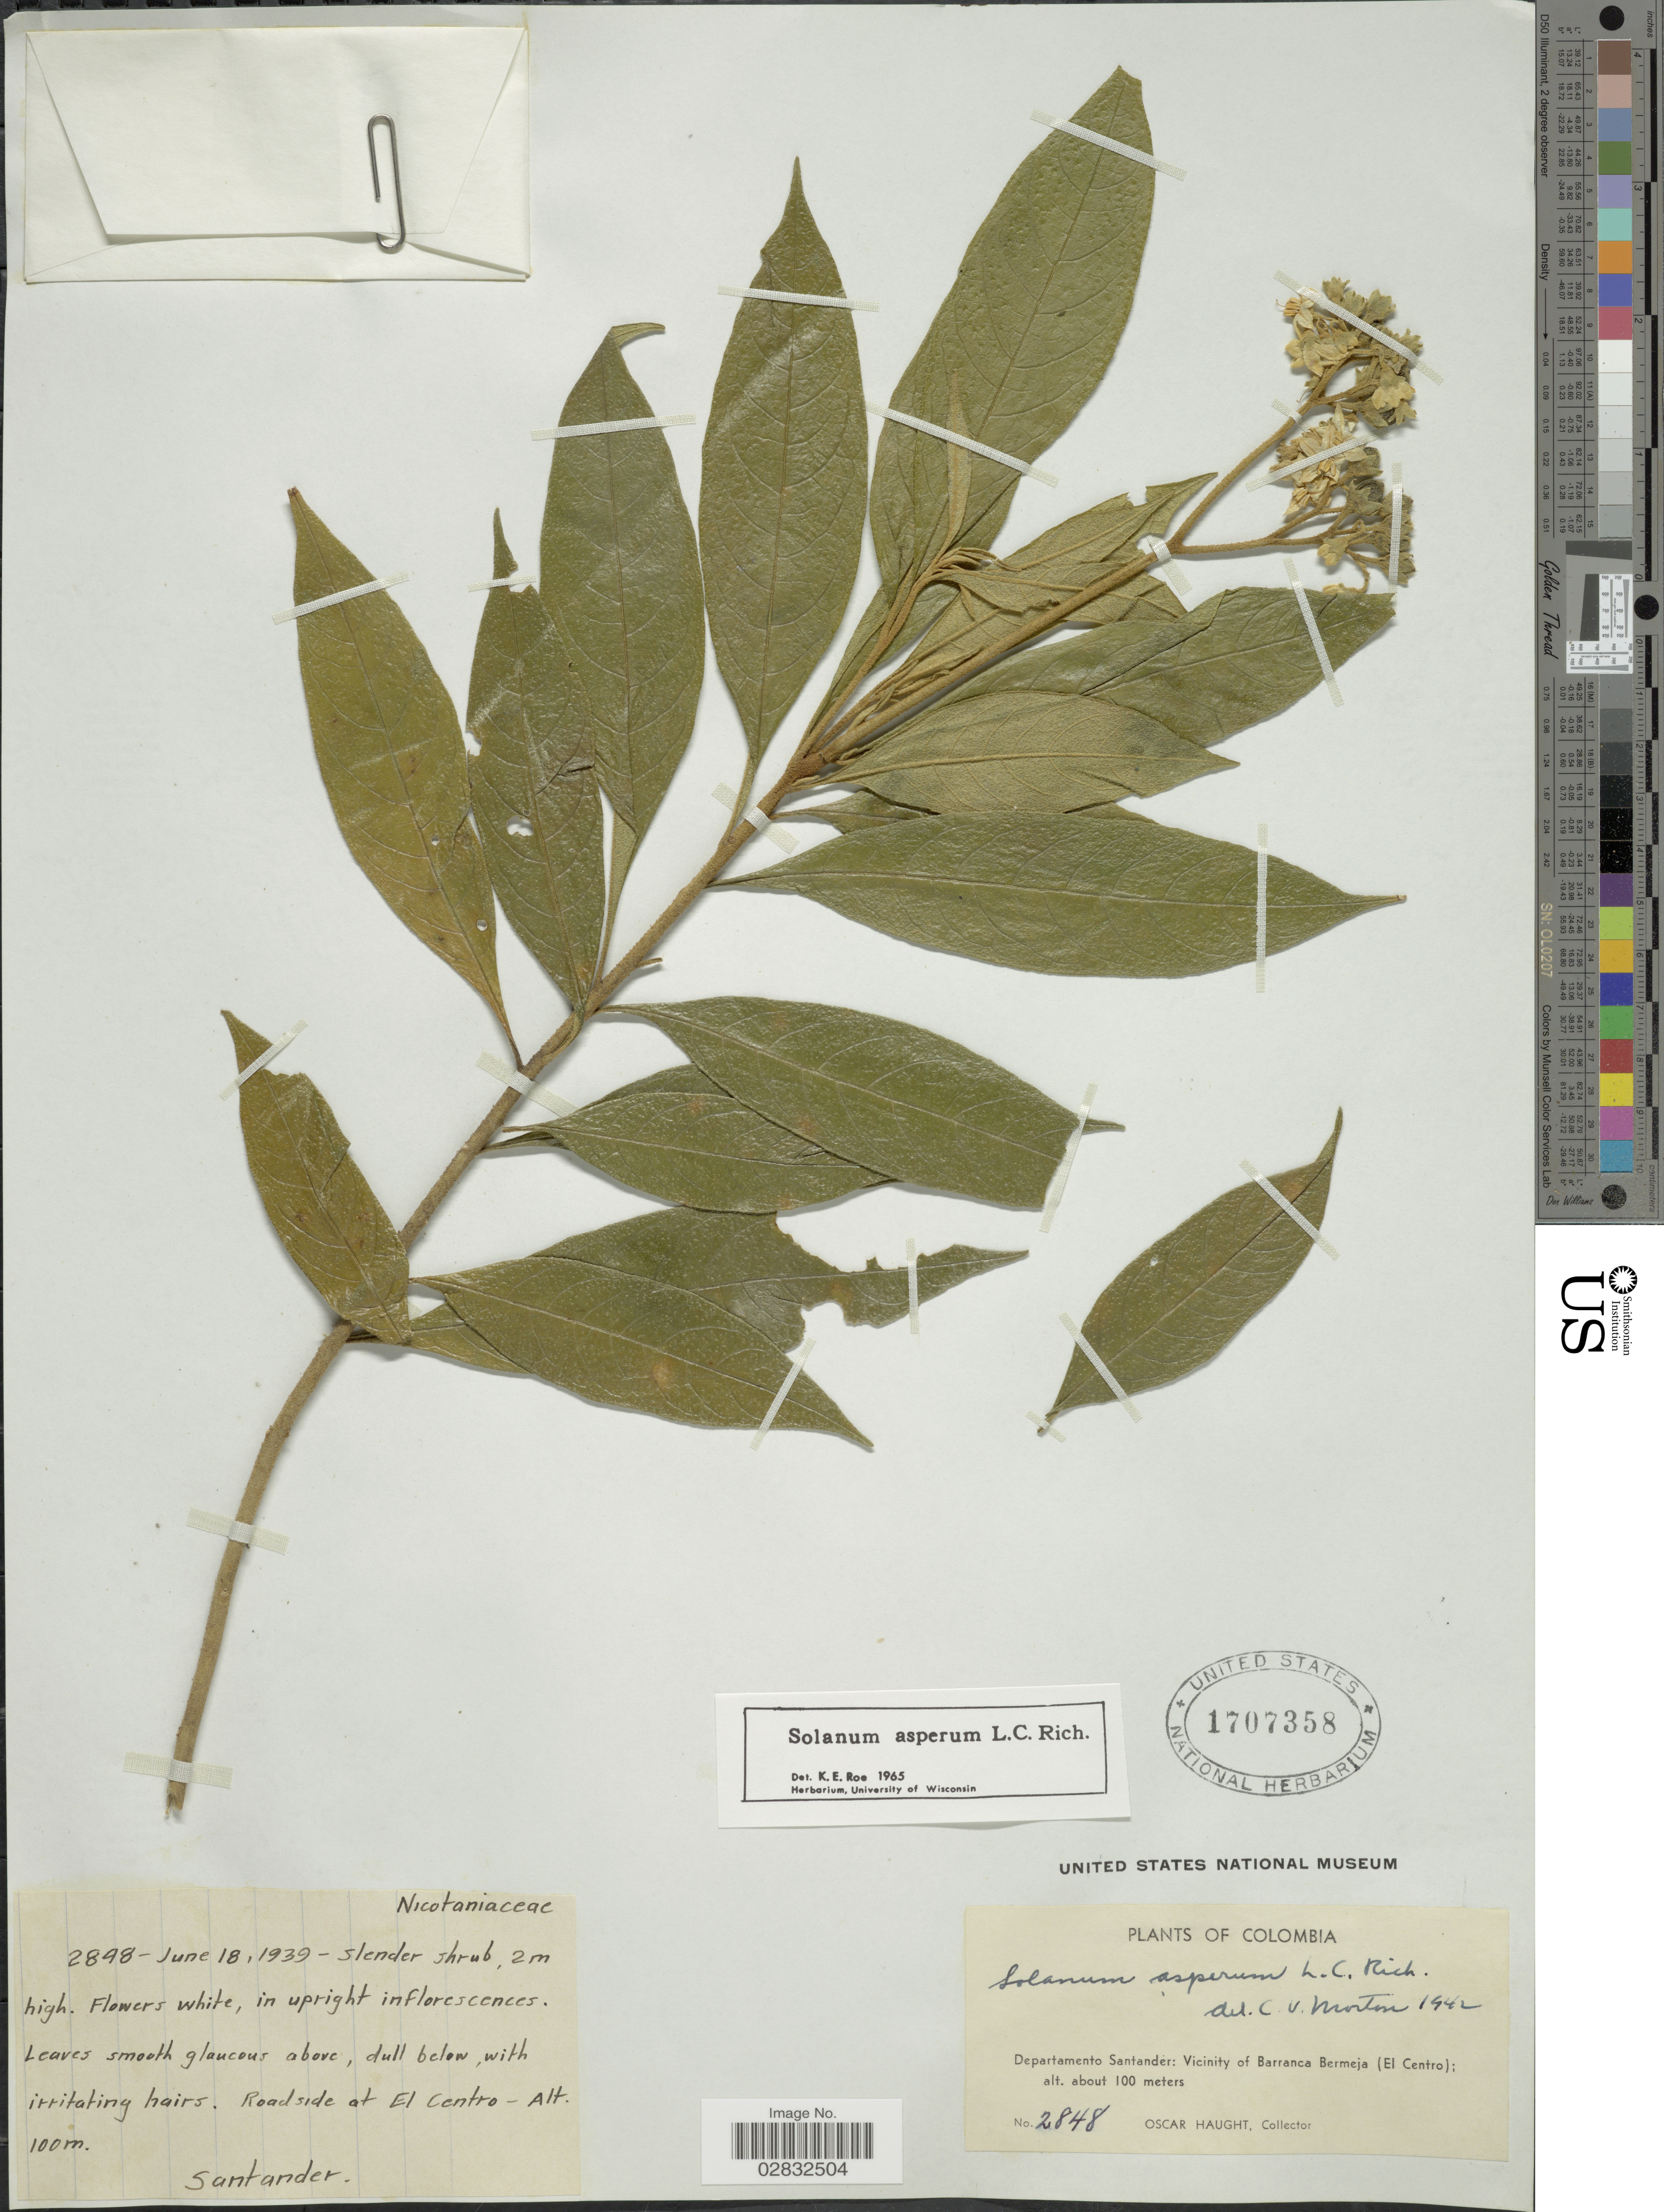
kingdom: Plantae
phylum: Tracheophyta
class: Magnoliopsida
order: Solanales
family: Solanaceae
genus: Solanum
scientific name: Solanum asperum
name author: Rich.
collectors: O. L. Haught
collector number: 2848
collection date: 1939-06-18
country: Colombia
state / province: Santander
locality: Departamento Santdander, Vicinity of Barranca Bermeja (El Centro), Roadside at El Centro.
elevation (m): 100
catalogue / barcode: US 1707358